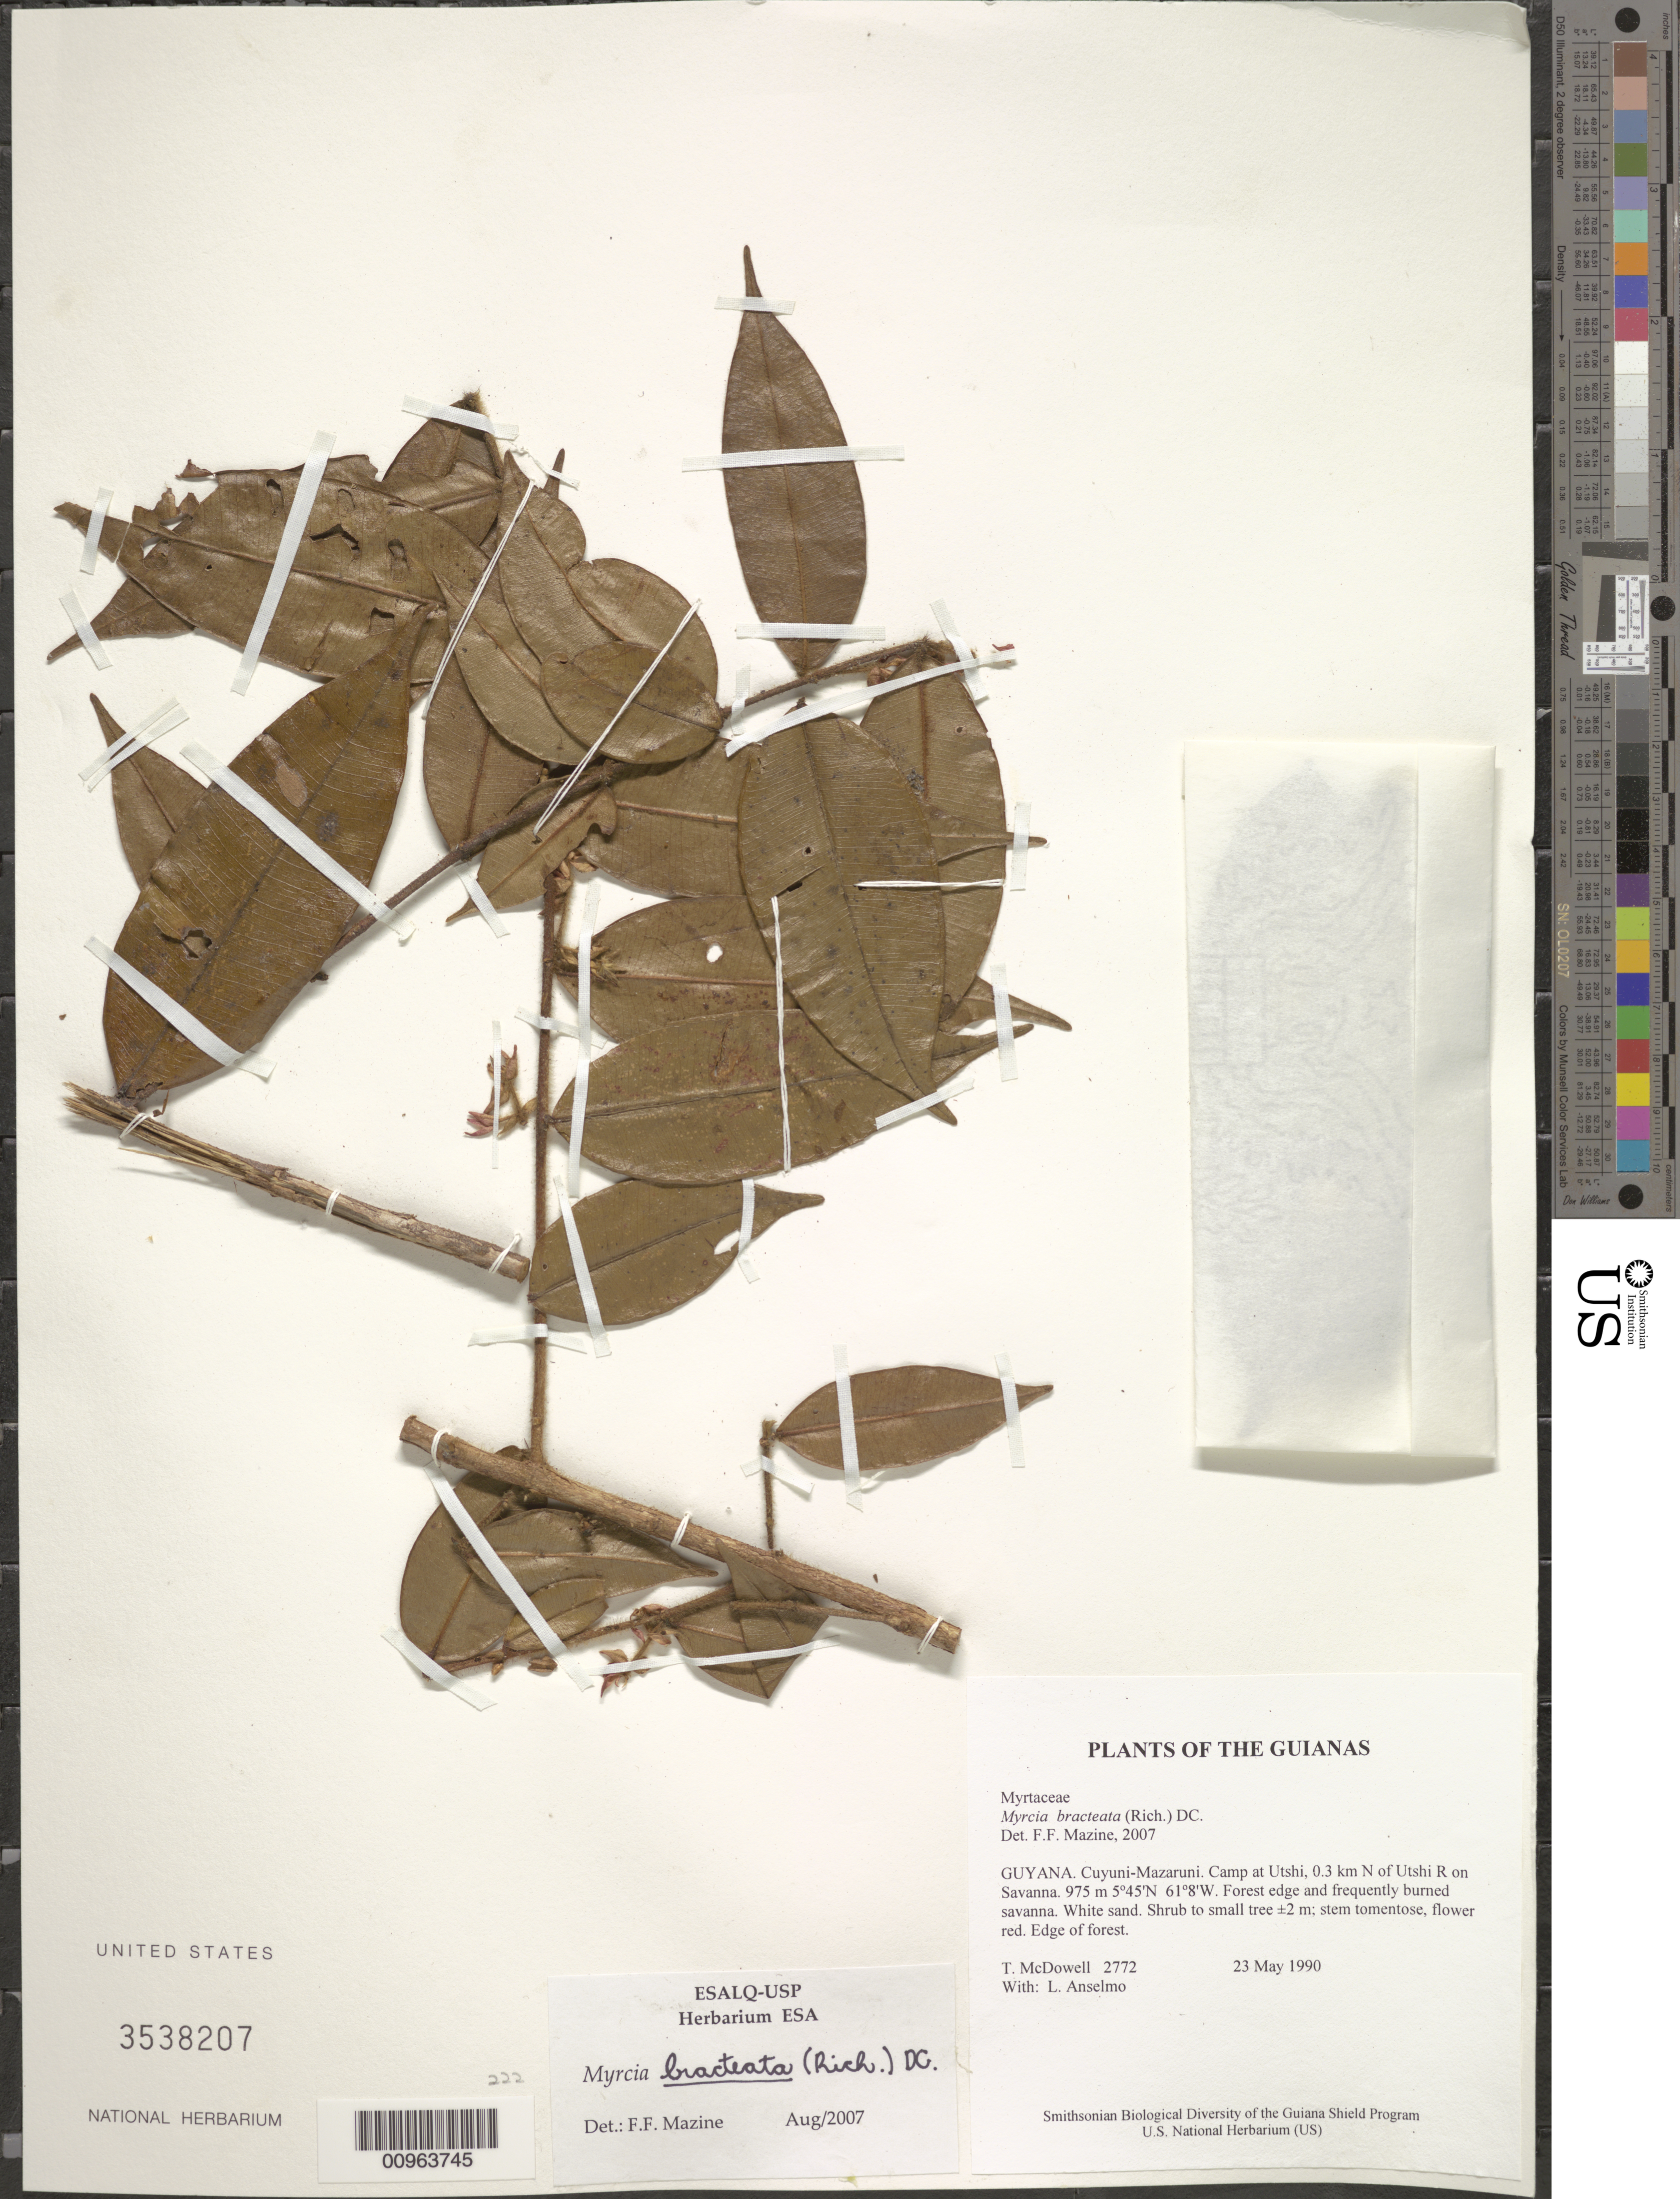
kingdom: Plantae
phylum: Tracheophyta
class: Magnoliopsida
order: Myrtales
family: Myrtaceae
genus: Myrcia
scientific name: Myrcia bracteata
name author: (Rich.) DC.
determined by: Mazine, Fiorella F.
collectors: T. McDowell & L. Anselmo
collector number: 2772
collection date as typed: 23 May 1990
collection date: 1990-05-23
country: Guyana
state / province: Cuyuni-Mazaruni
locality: Camp at Utshi, 0.3 km N of Utshi R on Savanna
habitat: Forest edge and frequently burned savanna. White sand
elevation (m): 975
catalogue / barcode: US 3538207